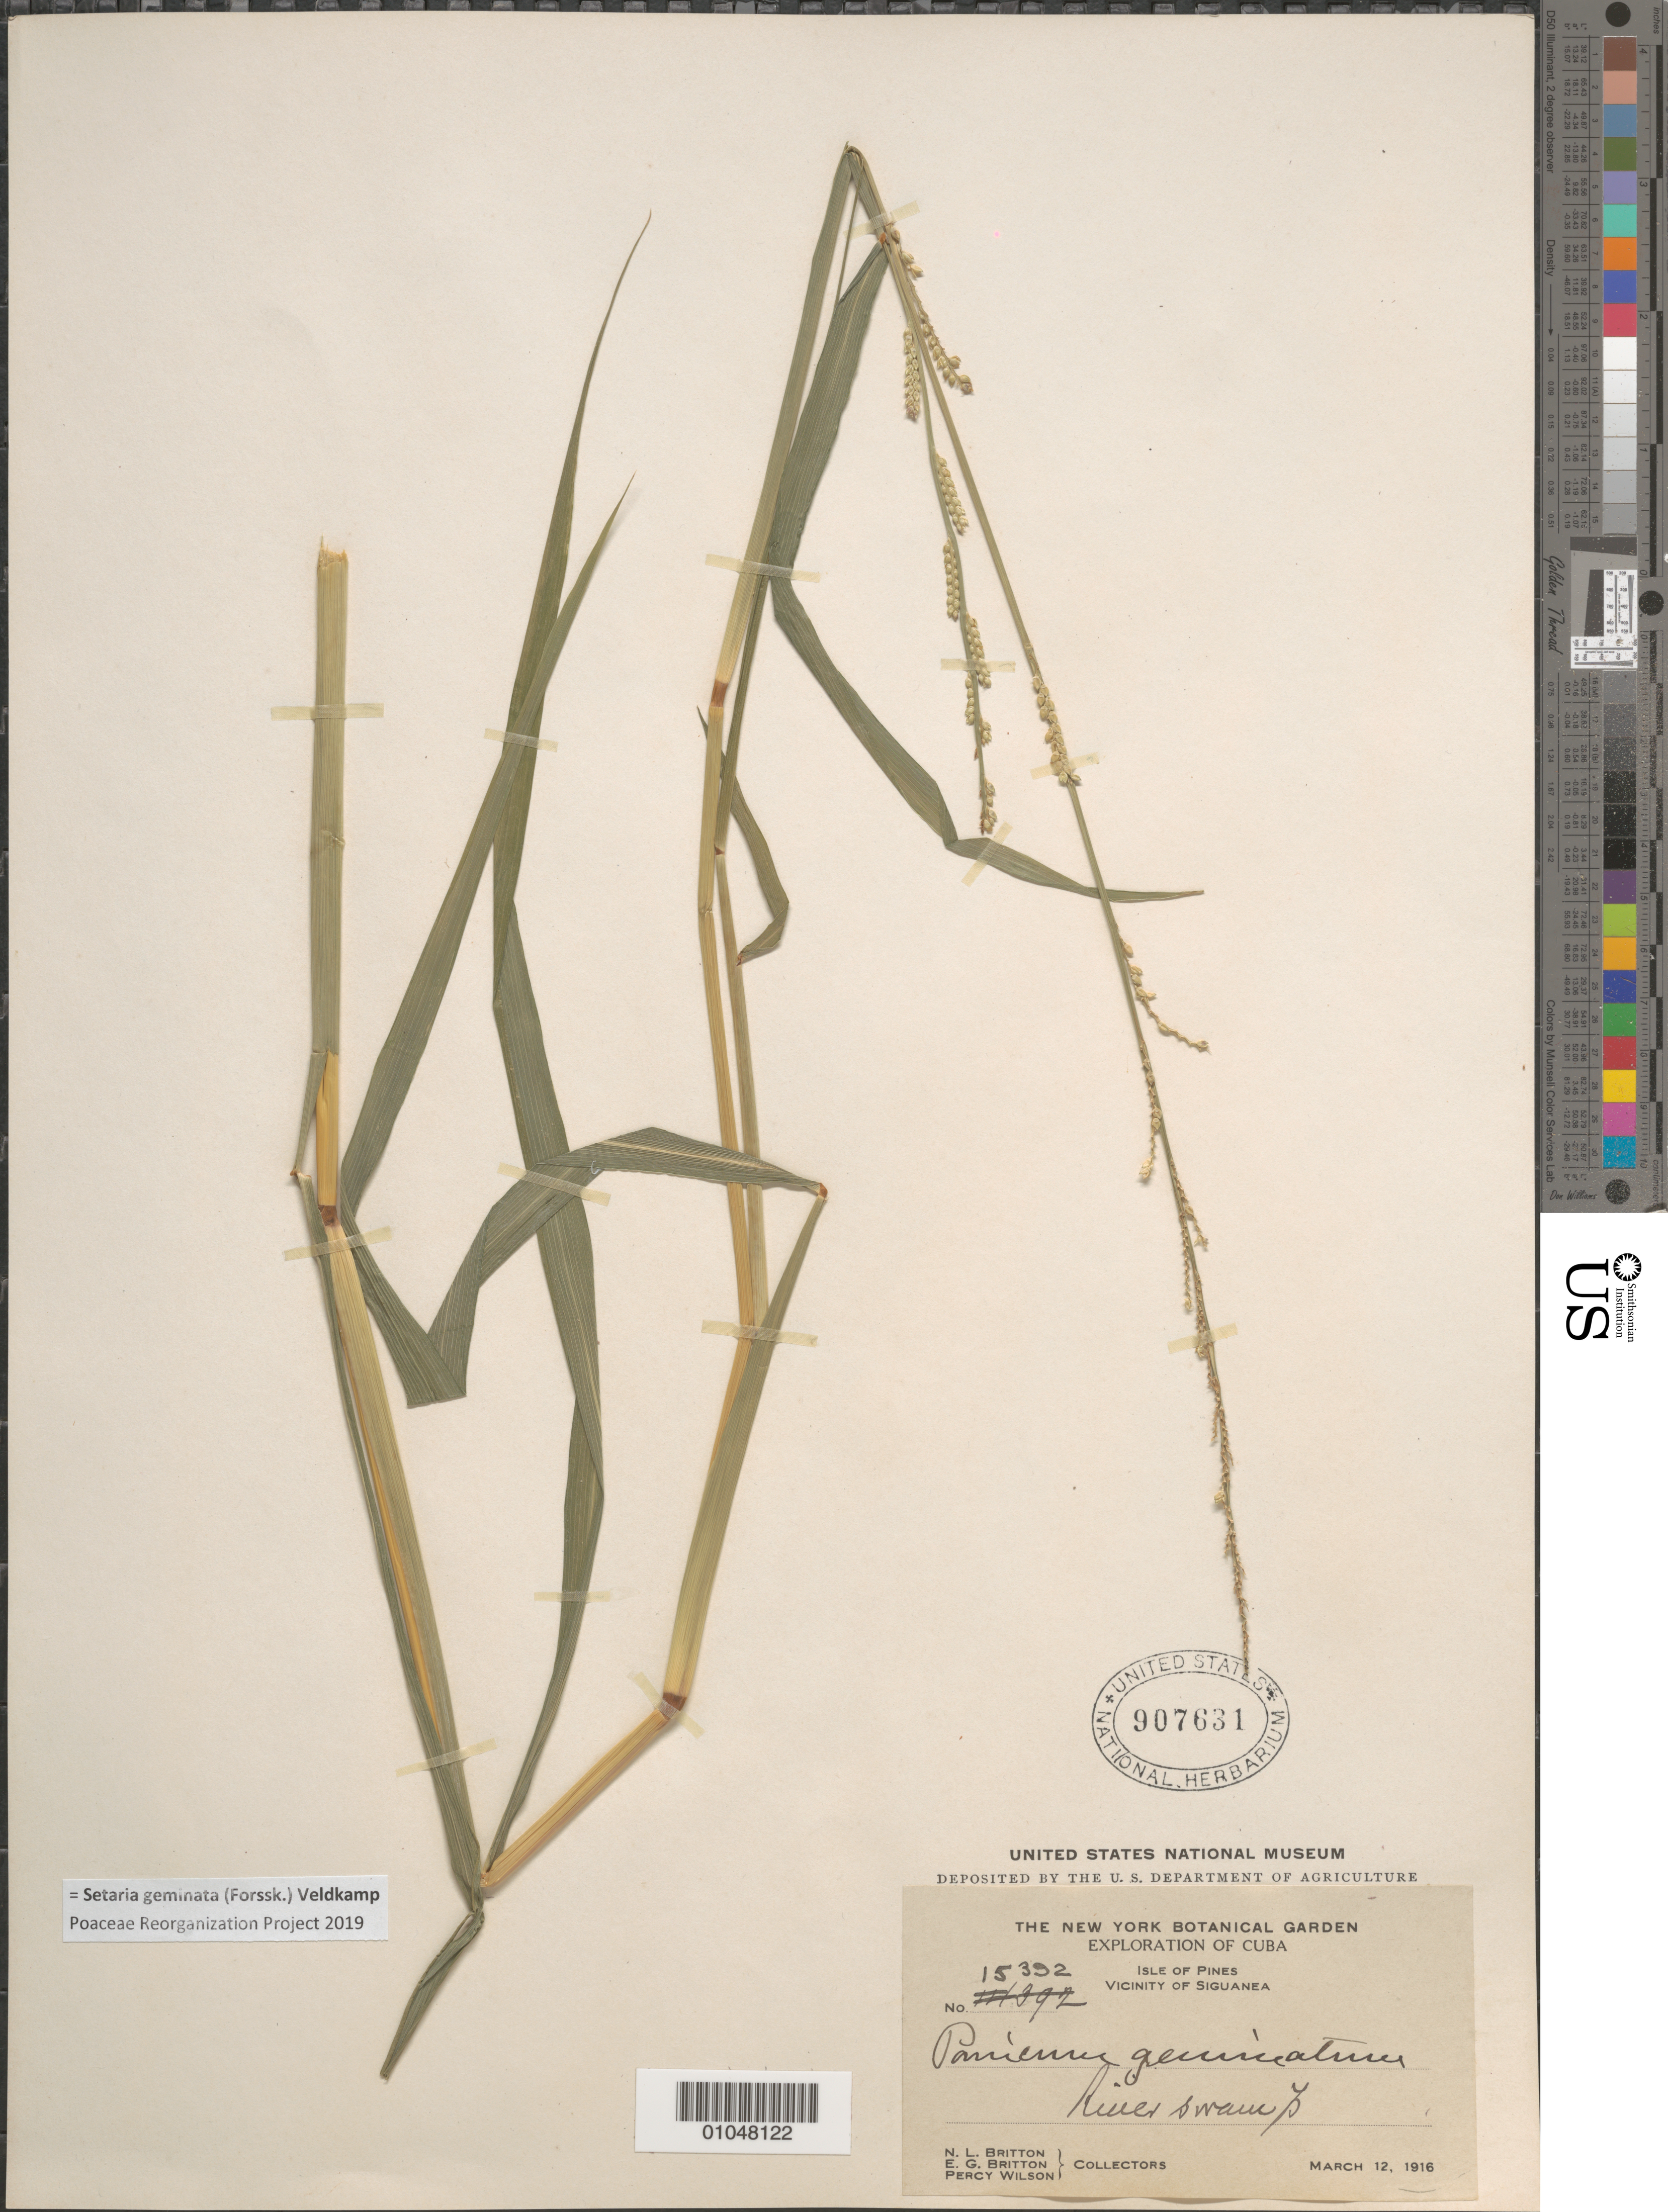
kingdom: Plantae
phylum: Tracheophyta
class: Liliopsida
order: Poales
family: Poaceae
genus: Panicum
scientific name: Panicum geminatum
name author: Forssk.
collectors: N. Britton, E. G. Britton & P. Wilson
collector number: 15392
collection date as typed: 12 Mar 1916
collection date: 1916-03-12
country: Cuba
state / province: Isla de la Juventud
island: Isla de la Juventud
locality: Vic of Siguanea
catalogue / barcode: US 907631